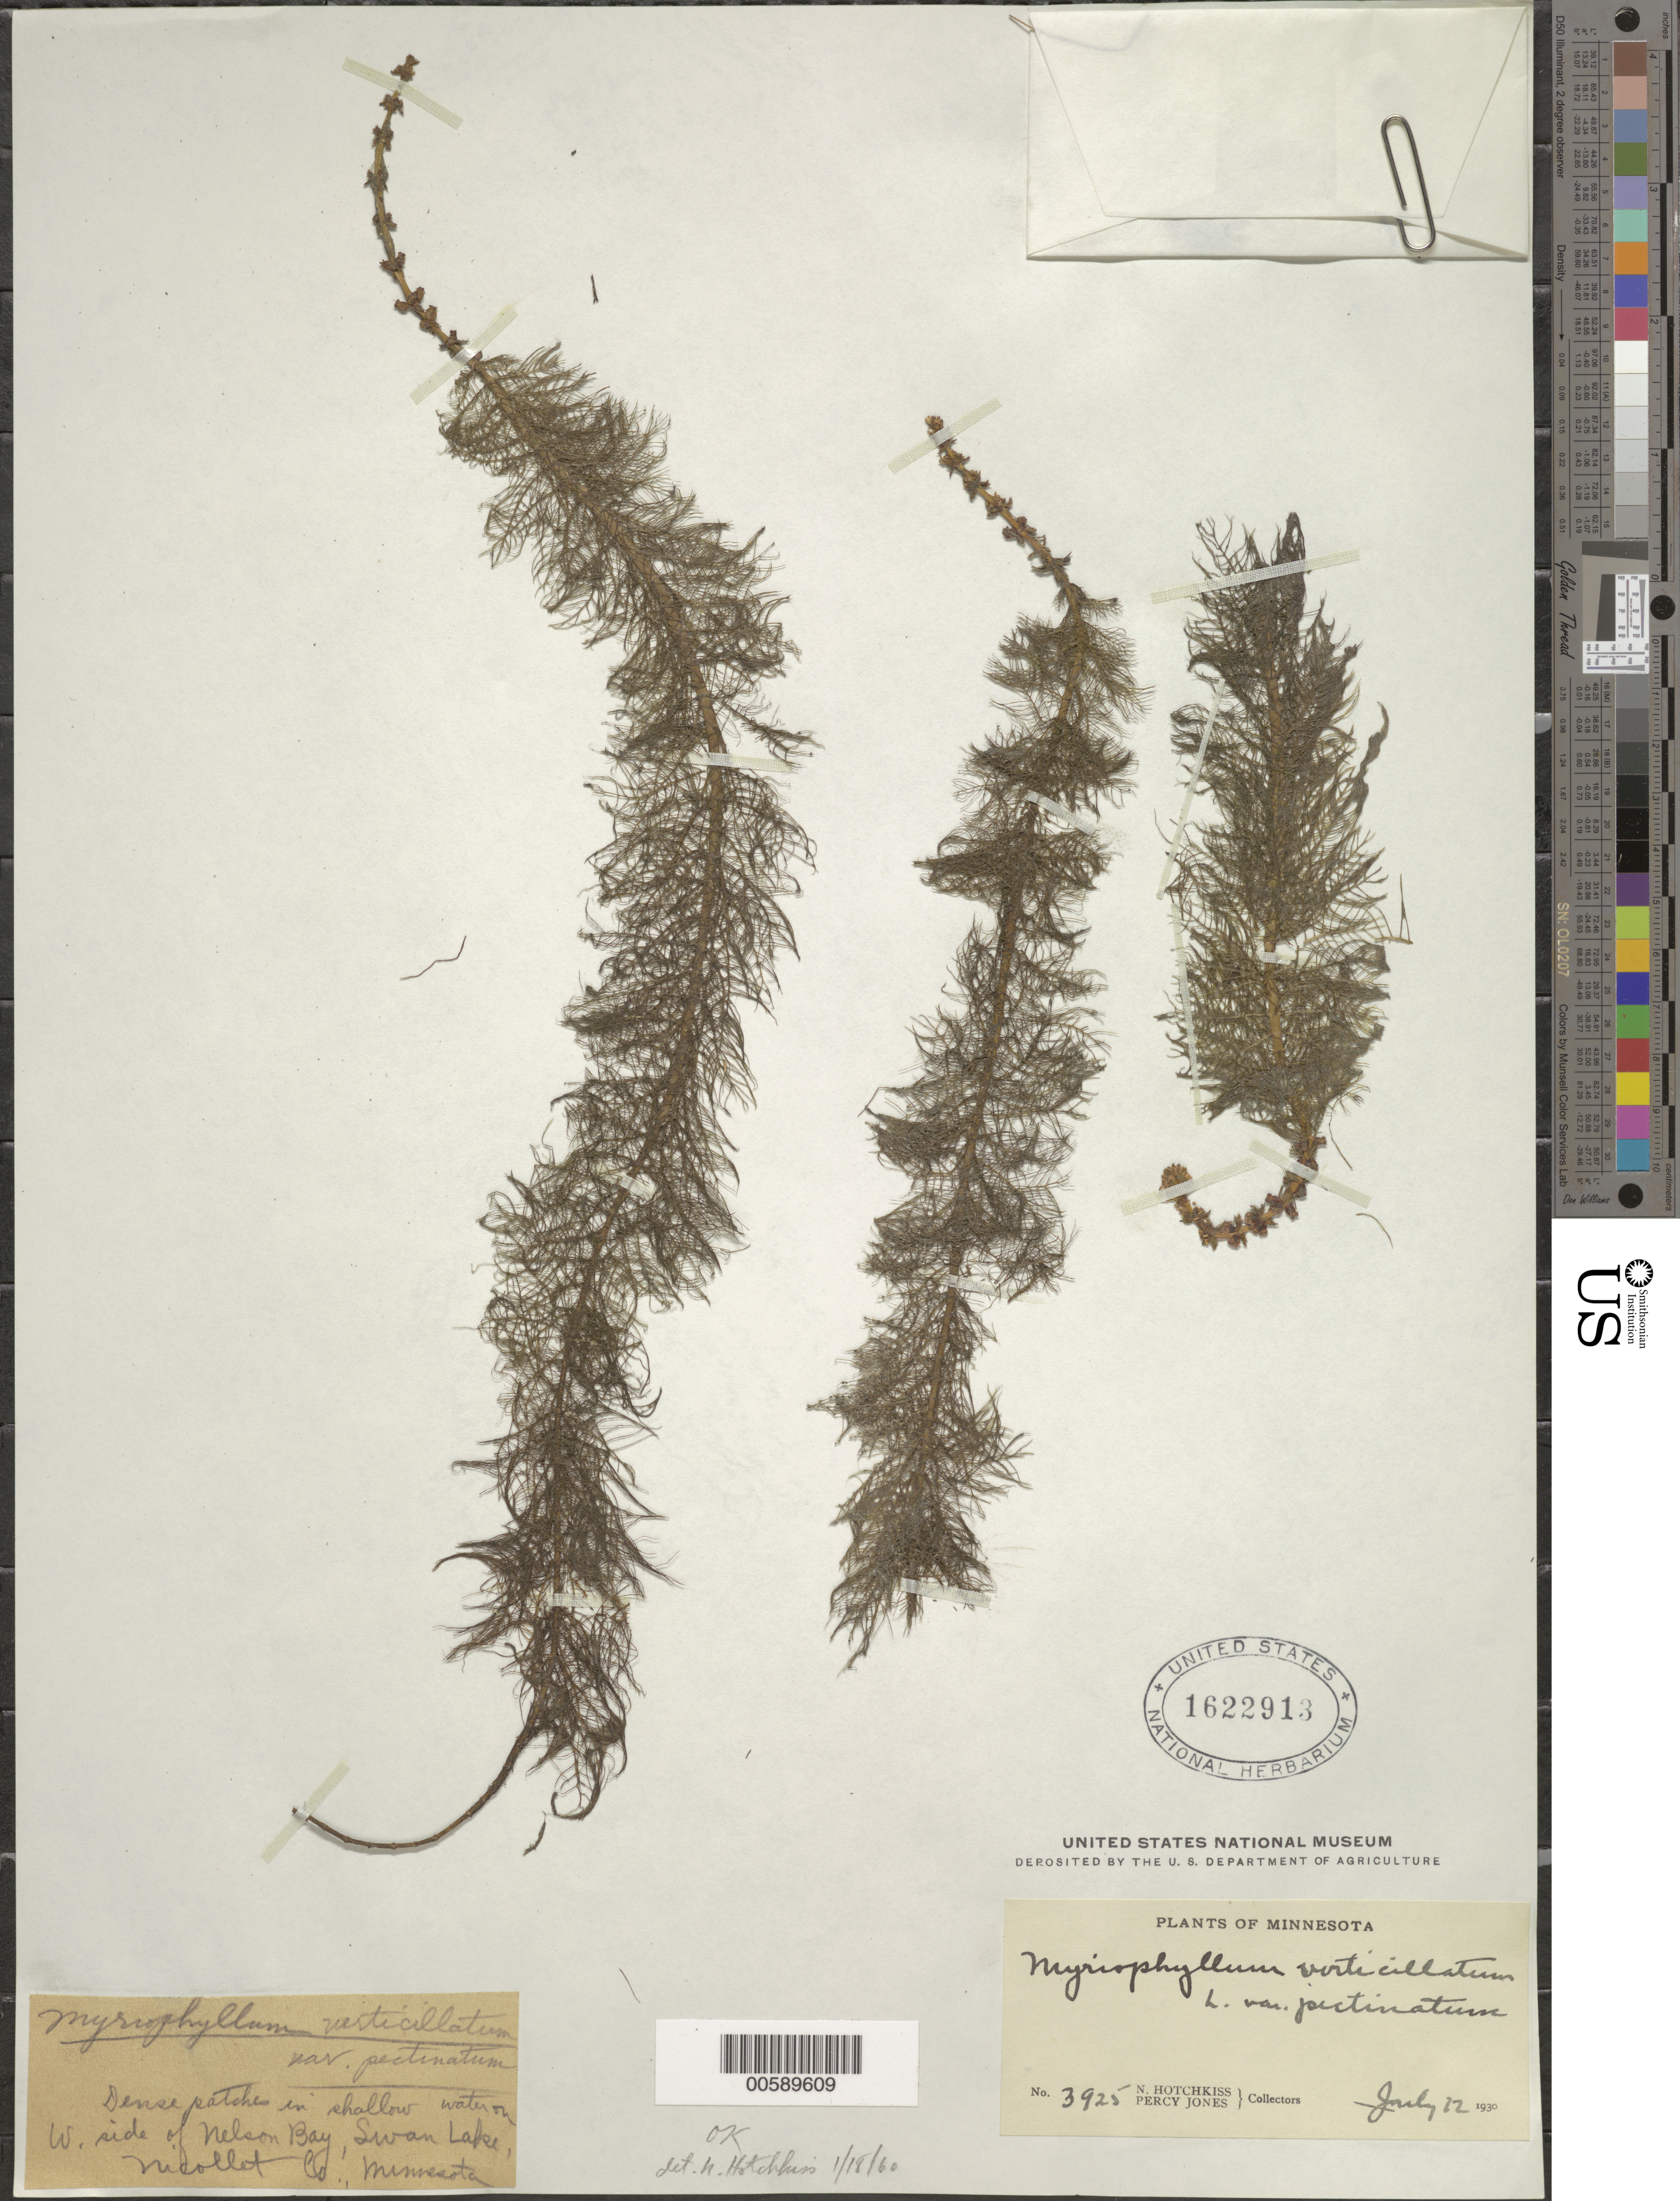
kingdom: Plantae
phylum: Tracheophyta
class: Magnoliopsida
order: Saxifragales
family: Haloragaceae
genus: Myriophyllum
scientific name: Myriophyllum verticillatum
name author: L.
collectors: N. Hotchkiss & P. Jones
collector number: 3925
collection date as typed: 12 Jul 1930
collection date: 1930-07-12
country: United States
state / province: Minnesota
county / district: Nicollet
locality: Swan Lake, Nelson Bay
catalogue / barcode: US 1622913